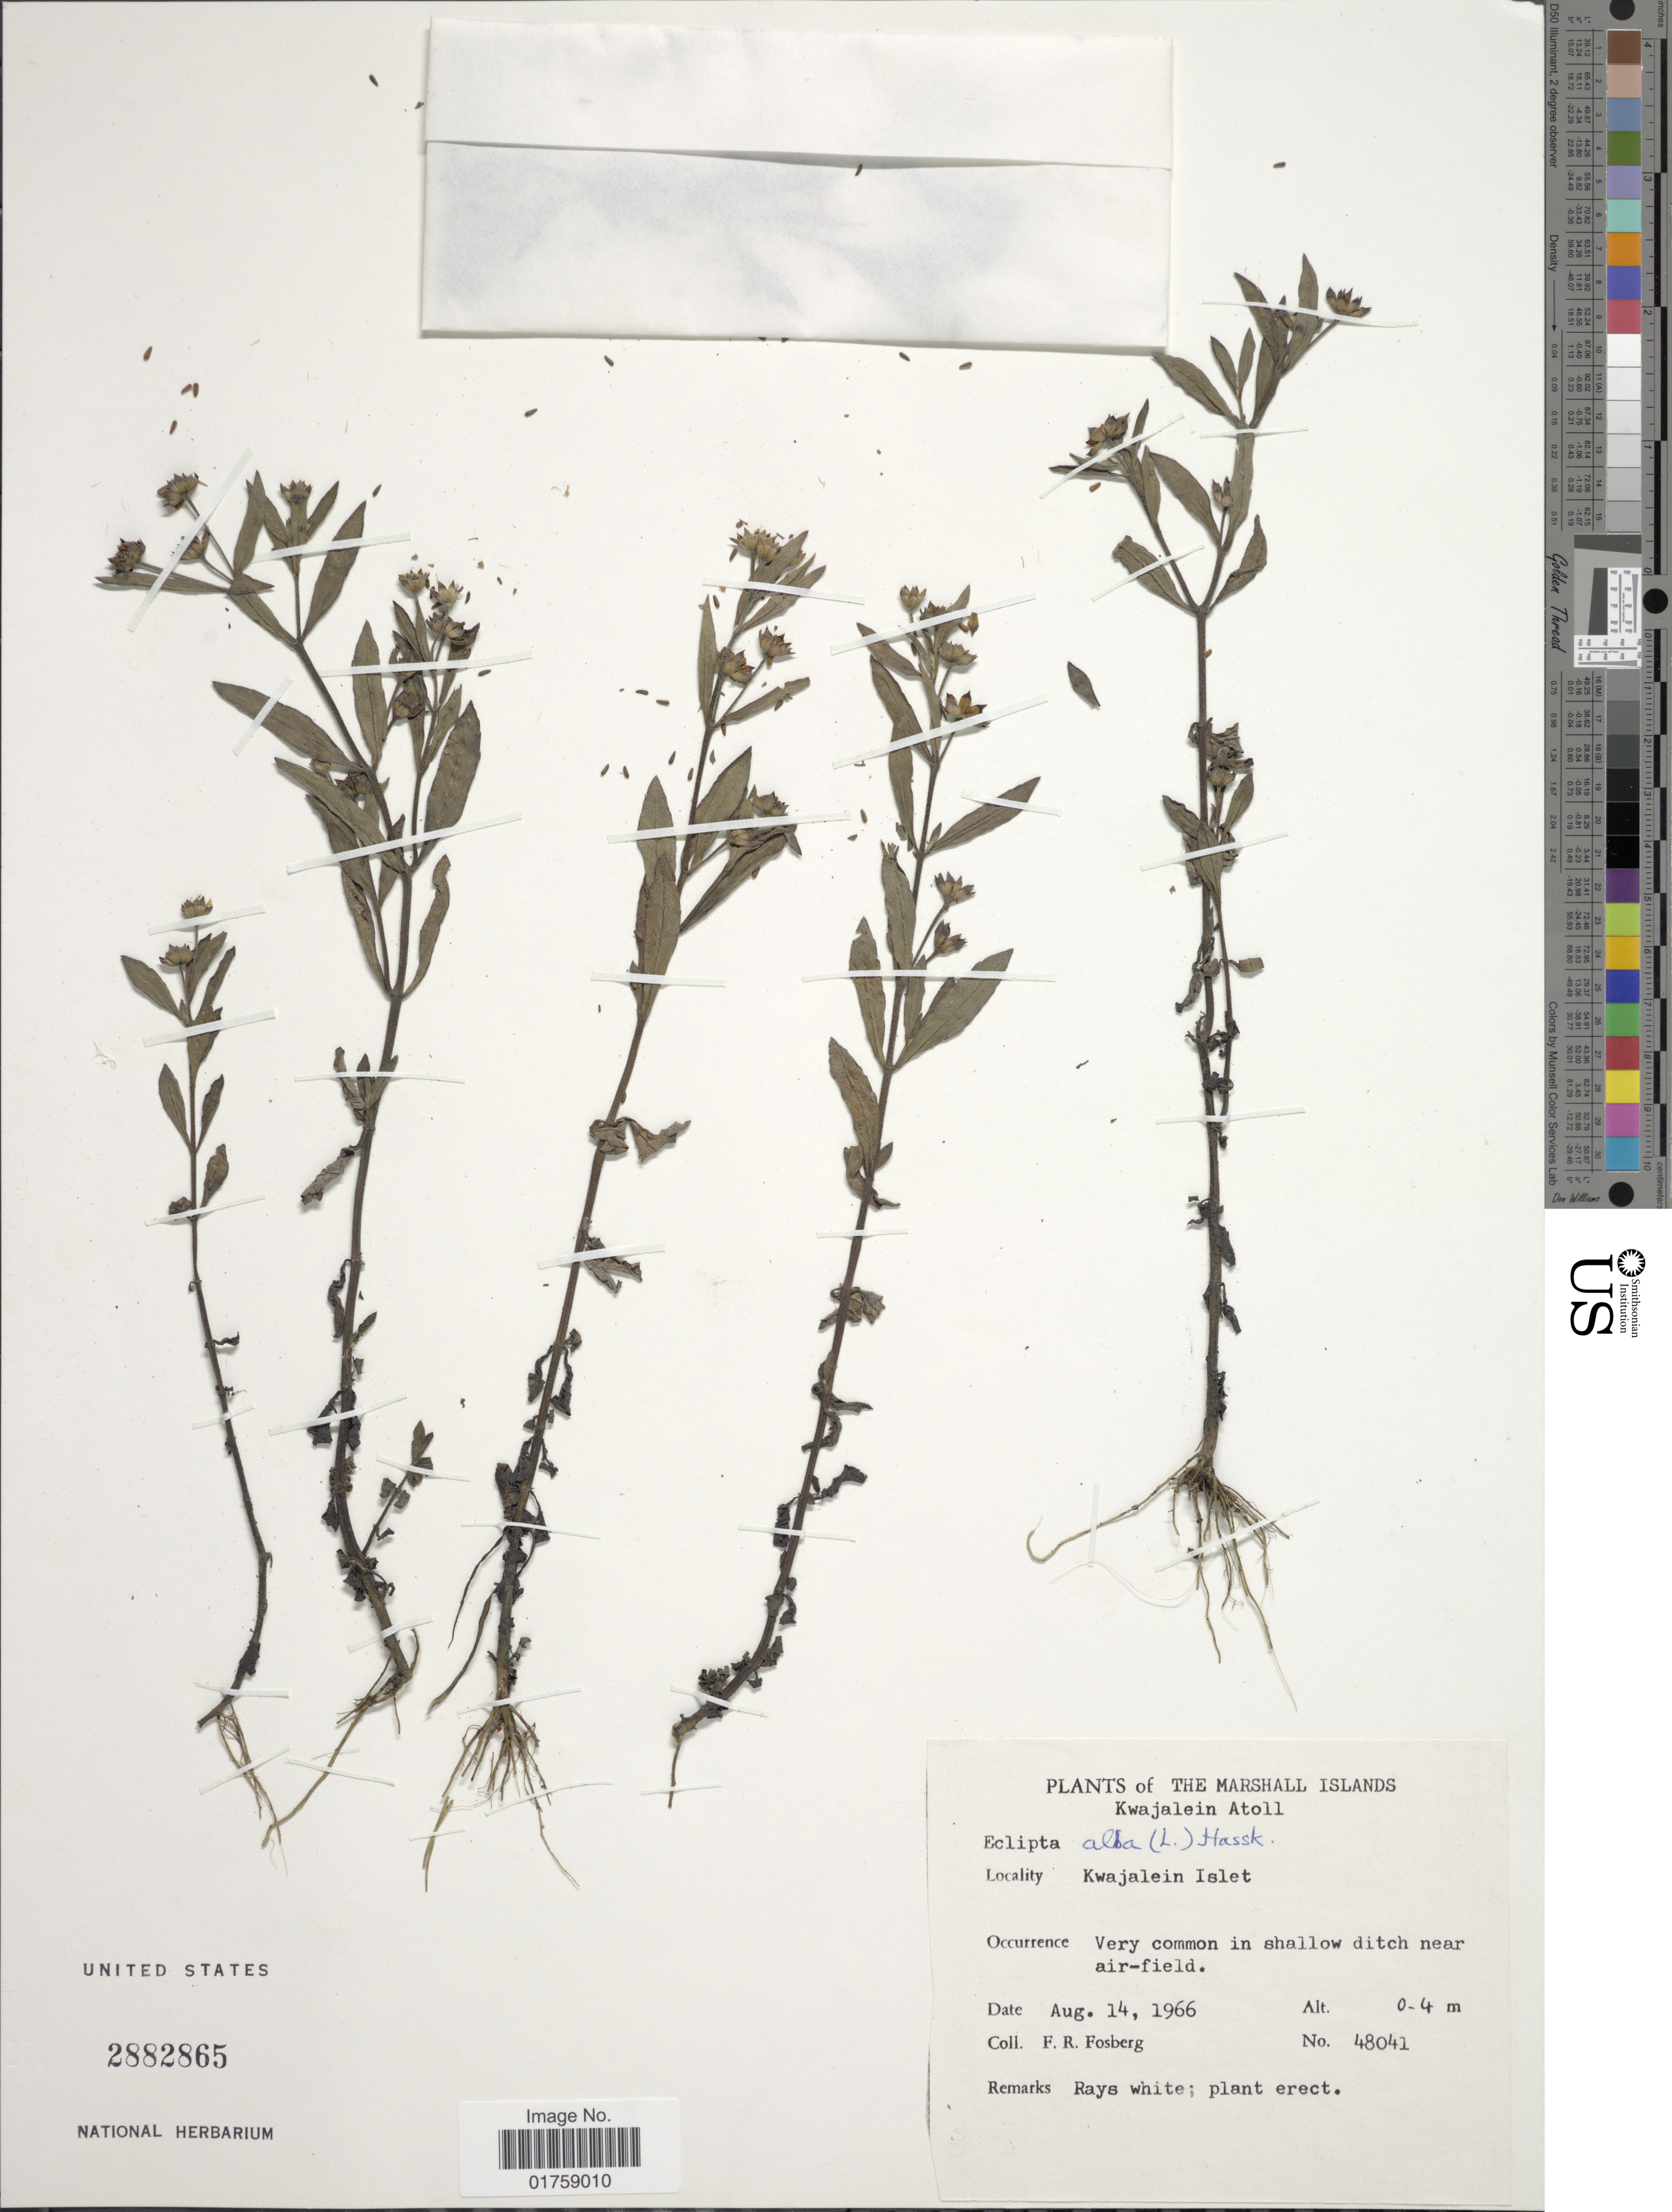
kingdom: Plantae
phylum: Tracheophyta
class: Magnoliopsida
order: Asterales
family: Asteraceae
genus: Eclipta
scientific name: Eclipta alba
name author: (L.) Hassk.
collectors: F. R. Fosberg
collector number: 48041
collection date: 1966-08-14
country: Marshall Islands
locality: The Marshall Islands. Kwajalein Atoll. Kwajalein Islet. Very common in shallow ditch near air-field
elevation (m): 0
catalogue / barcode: US 2882865